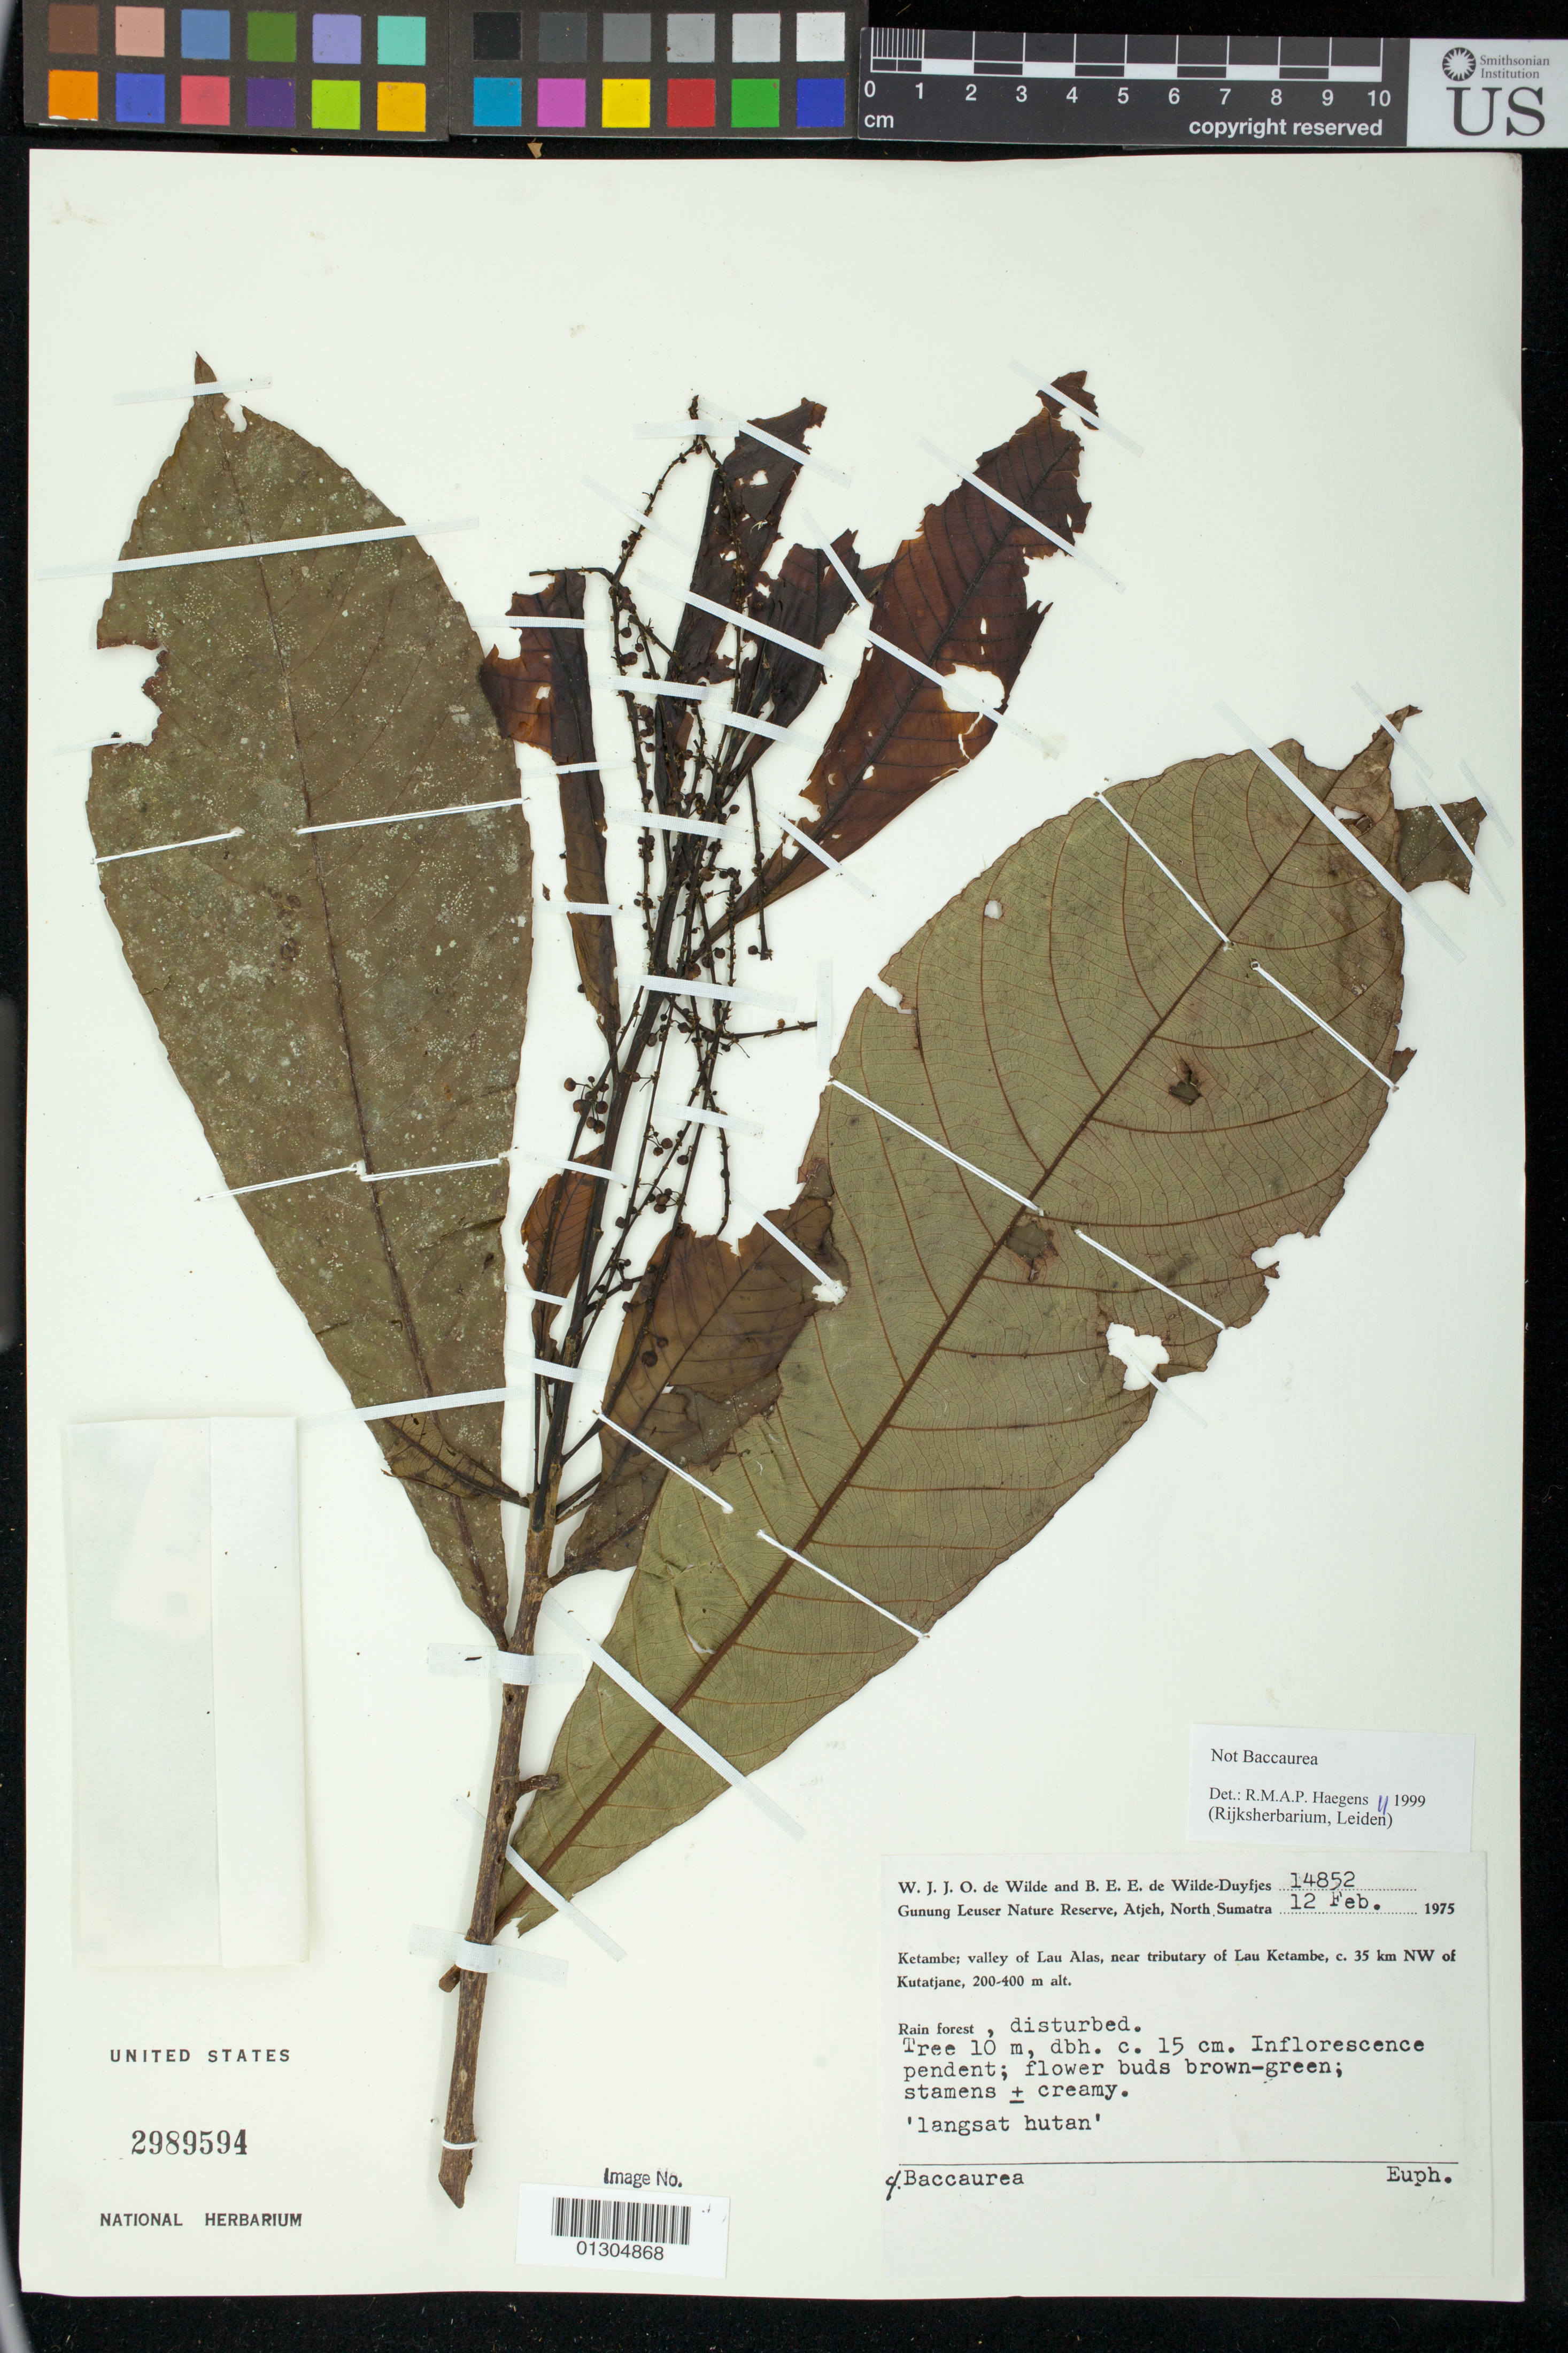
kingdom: Plantae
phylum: Tracheophyta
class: Magnoliopsida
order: Malpighiales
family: Euphorbiaceae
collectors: W. J. de Wilde & B. E. de Wilde-Duyfjes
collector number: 14852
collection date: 1975-02-12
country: Indonesia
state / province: Sumatra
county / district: Aceh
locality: Ketambe; valley of Lau Alas, near tributary of Lau Ketambe, c. 35 km NW of Kutatjane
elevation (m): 200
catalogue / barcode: US 2989594